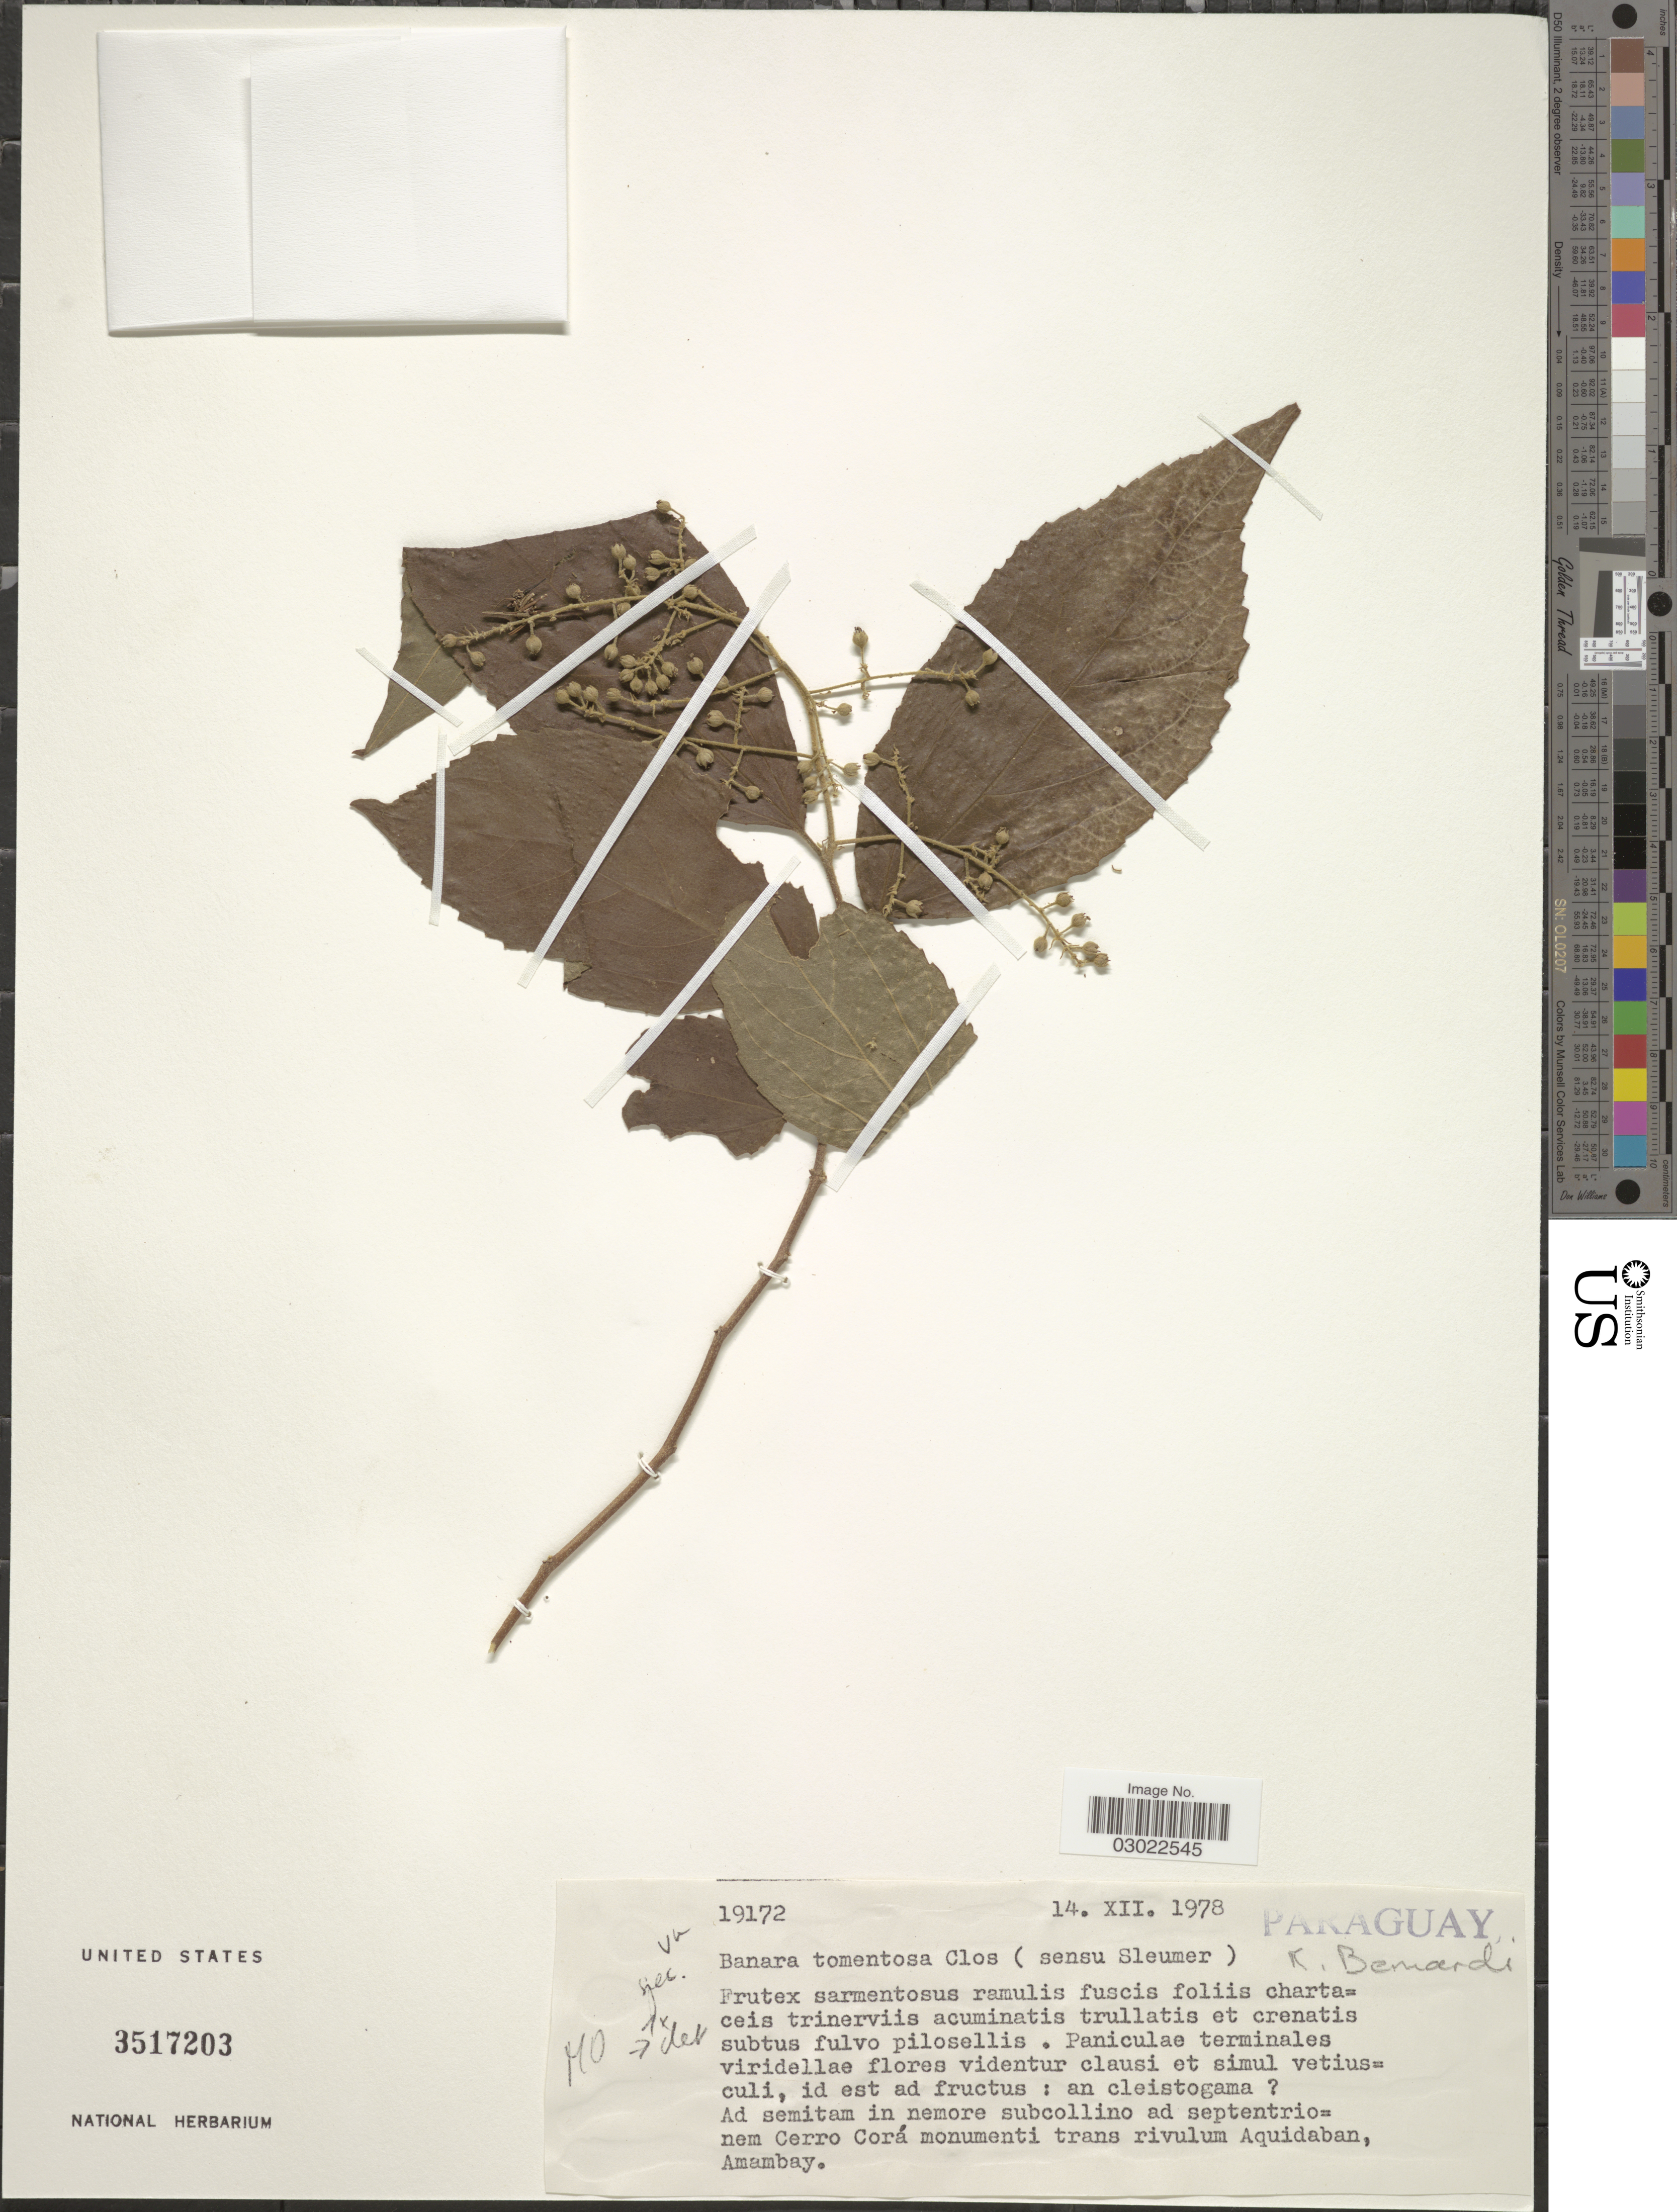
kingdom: Plantae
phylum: Tracheophyta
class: Magnoliopsida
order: Malpighiales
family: Salicaceae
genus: Banara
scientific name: Banara tomentosa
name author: Clos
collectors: R. Bernardi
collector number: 19172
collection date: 1978-12-14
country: Paraguay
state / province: Amambay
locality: Cerro Corá monumenti trans rivulum Aquidaban, Amambay.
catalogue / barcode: US 3517203